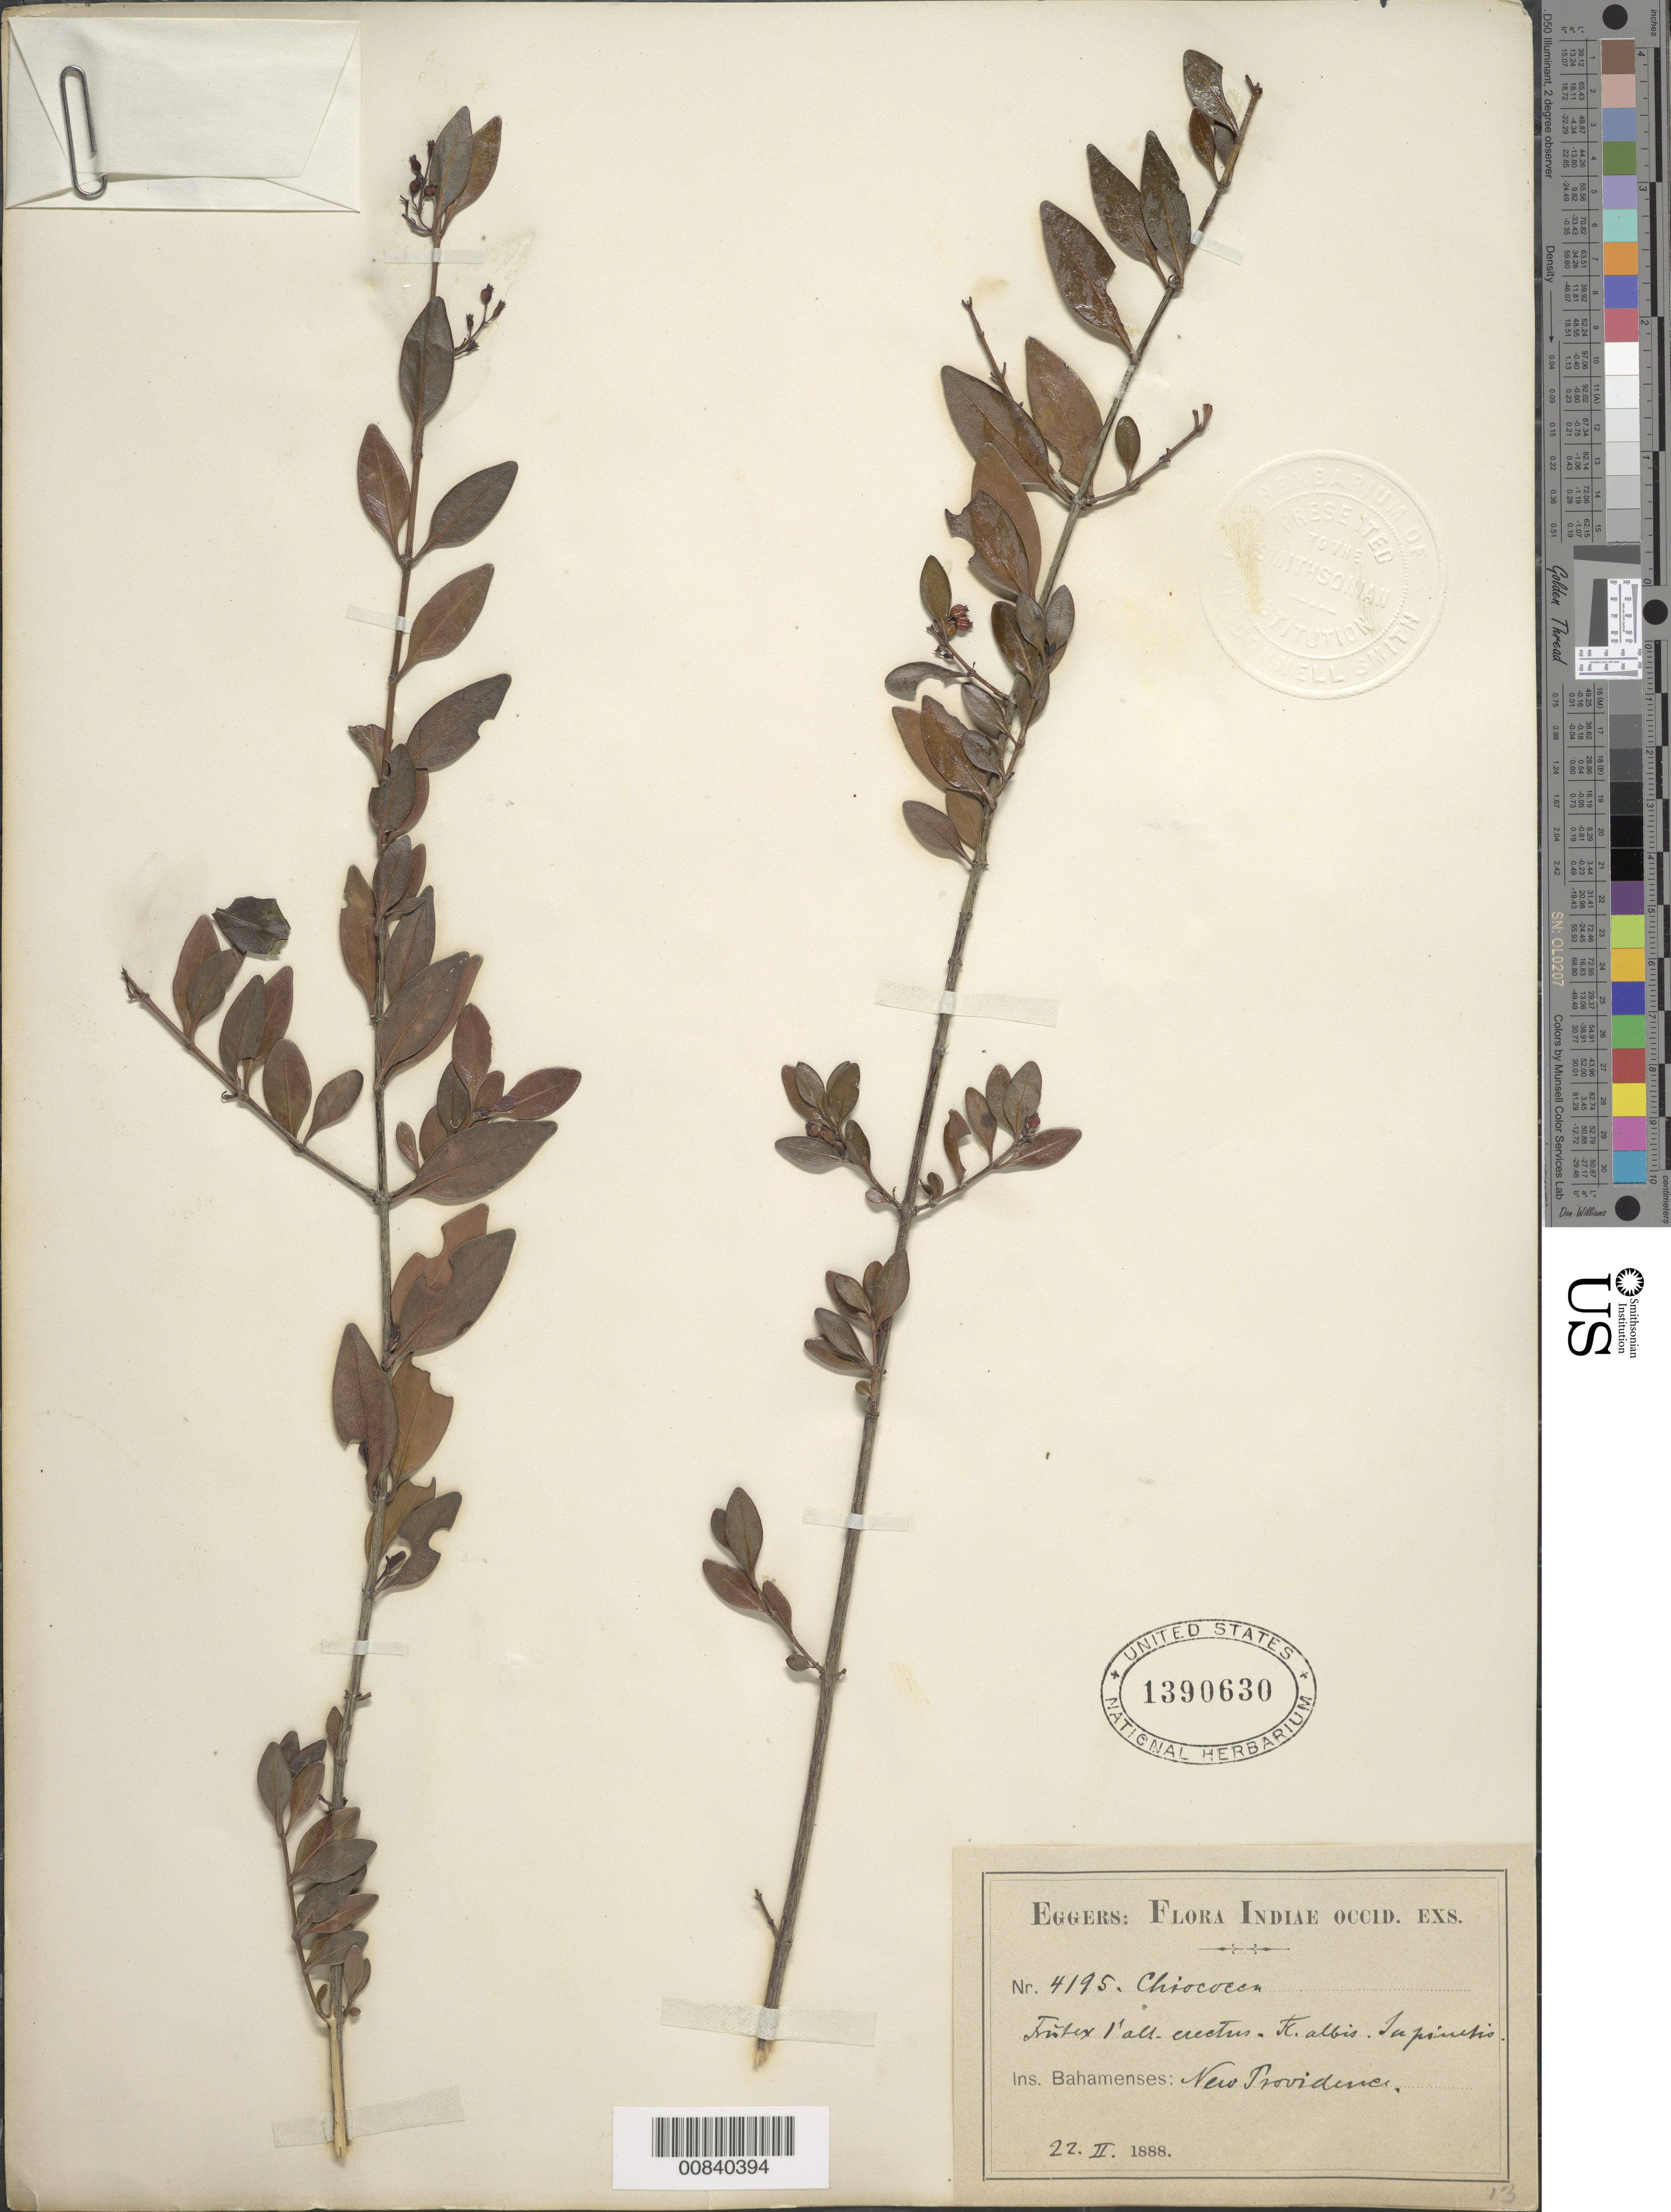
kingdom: Plantae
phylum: Tracheophyta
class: Magnoliopsida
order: Gentianales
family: Rubiaceae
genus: Chiococca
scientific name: Chiococca alba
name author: (L.) Hitchc.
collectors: H. F. A. von Eggers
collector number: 4195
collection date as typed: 22 Feb 1888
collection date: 1888-02-22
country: Bahamas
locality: New Providnece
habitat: In pinelands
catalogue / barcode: US 1390630